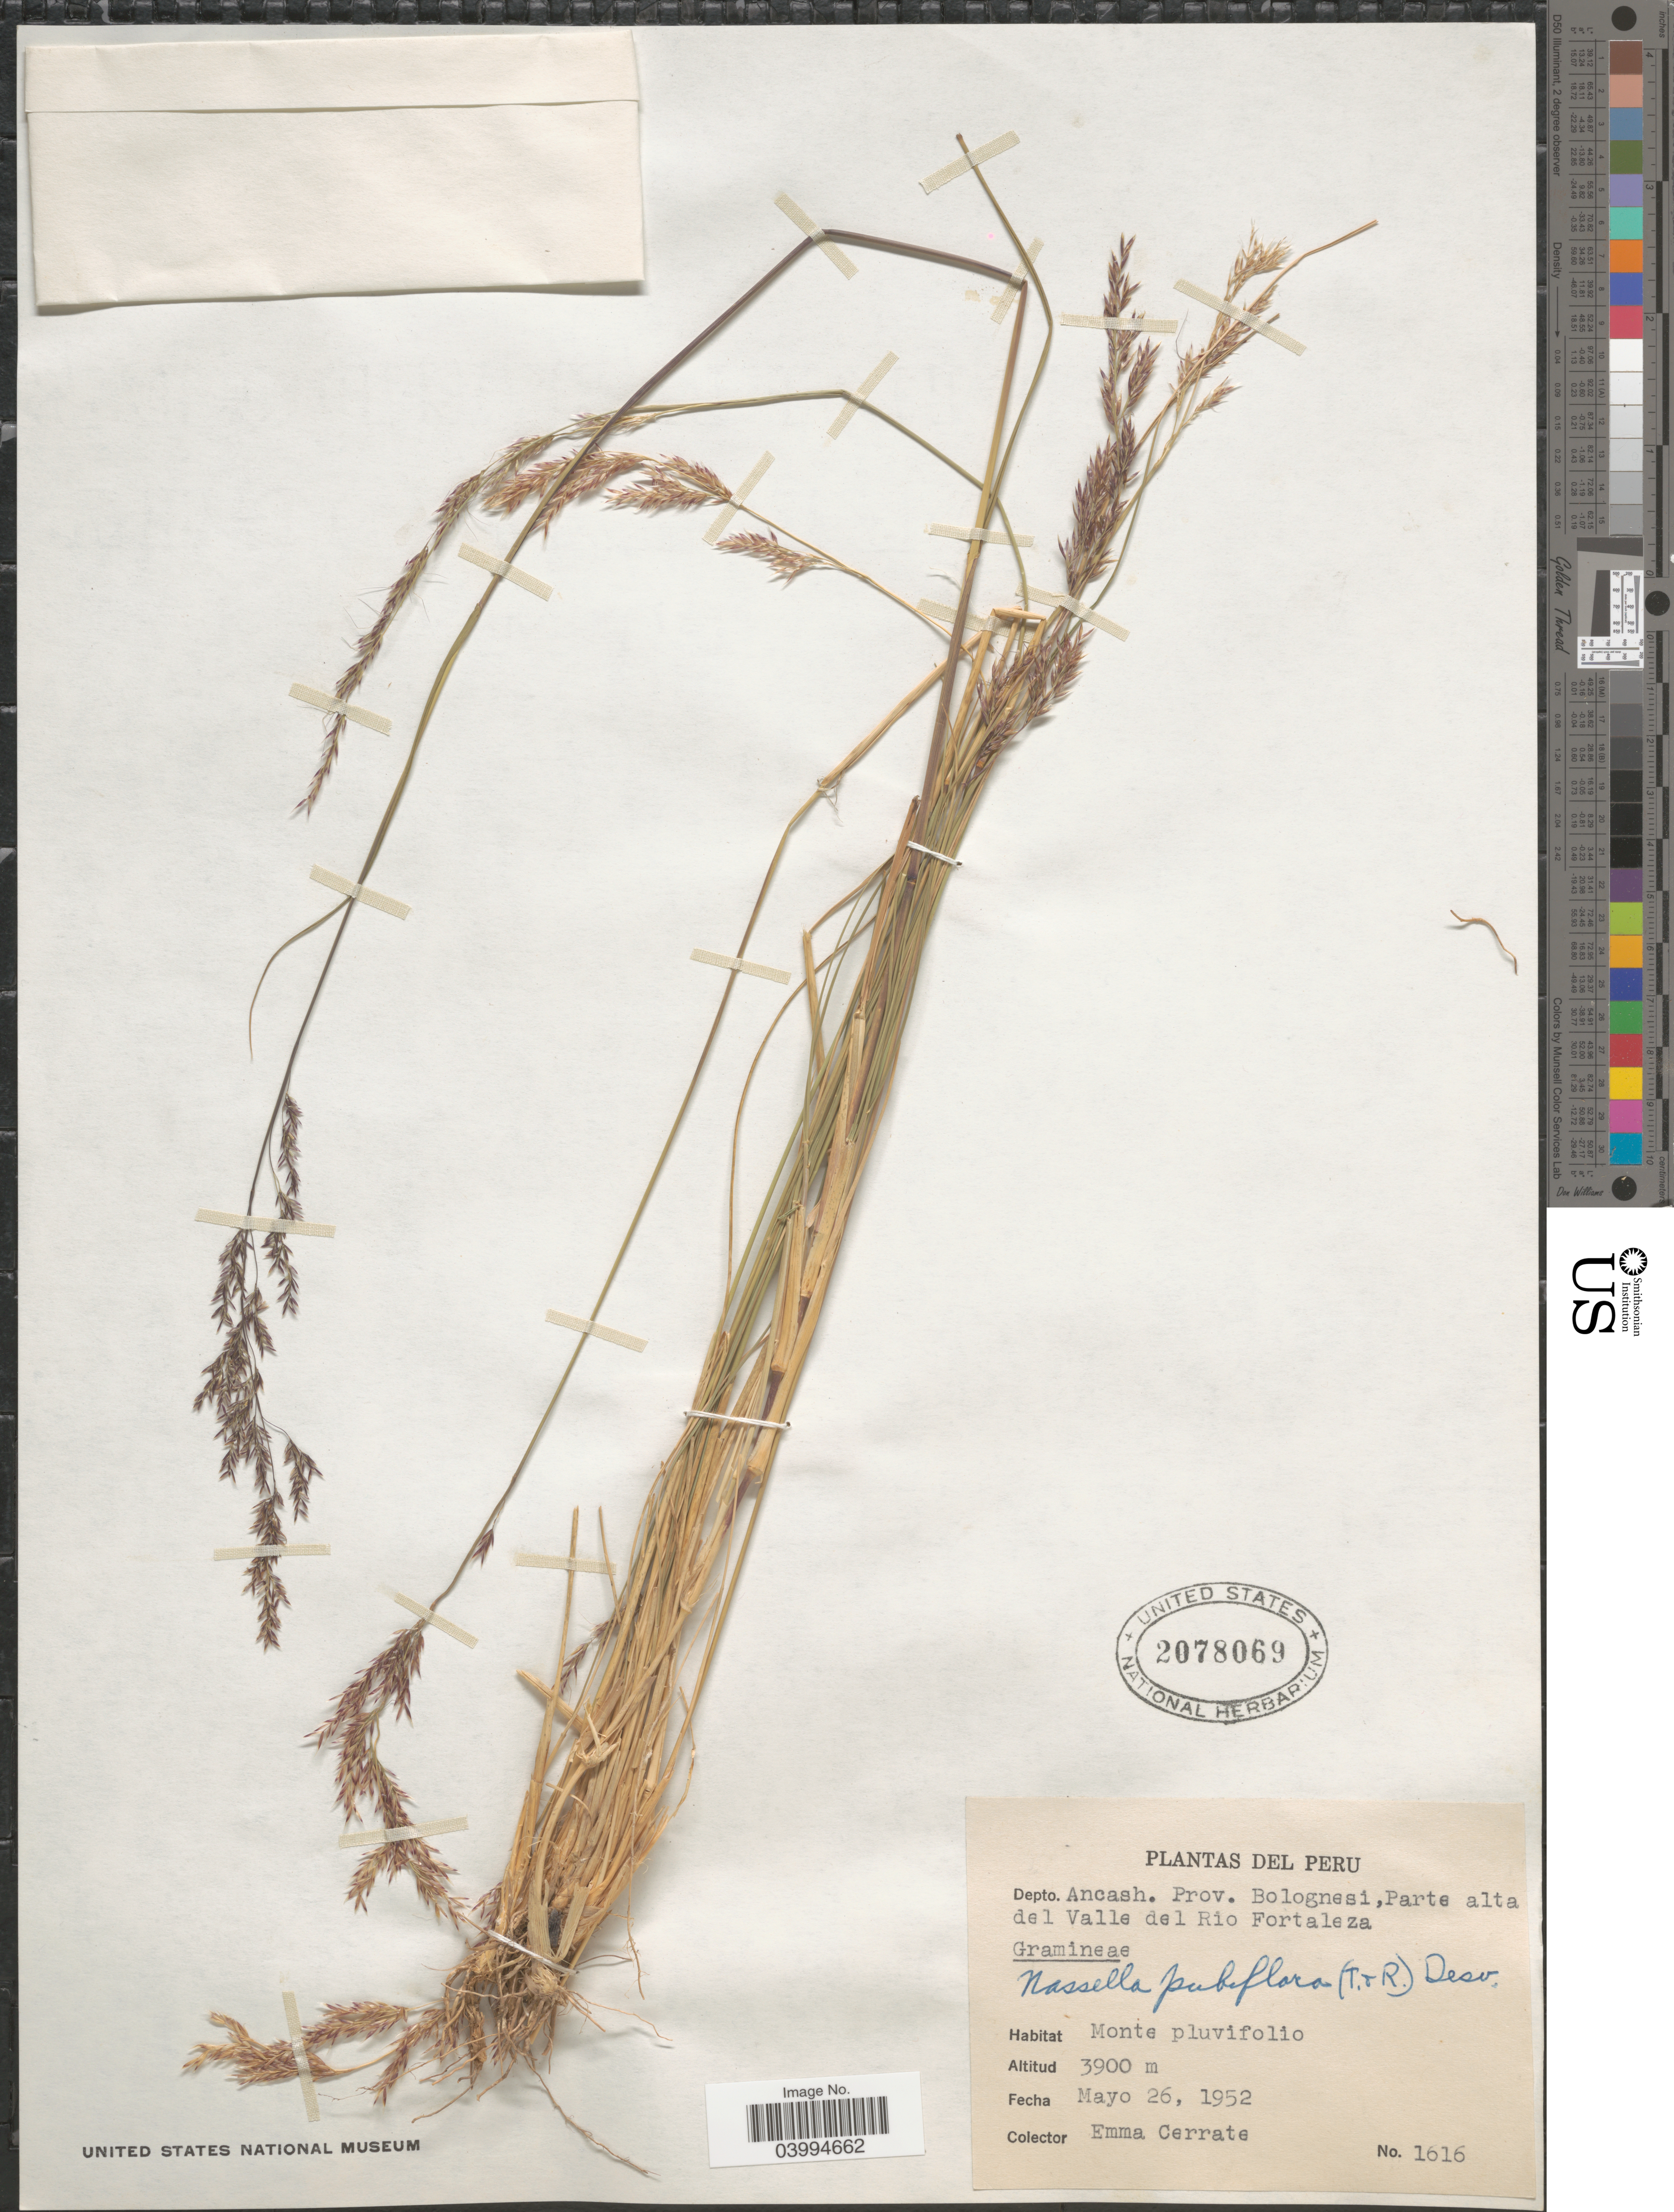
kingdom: Plantae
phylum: Tracheophyta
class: Liliopsida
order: Poales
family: Poaceae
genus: Nassella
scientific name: Nassella pubiflora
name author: (Trin. & Rupr.) É. Desv.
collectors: E. Cerrate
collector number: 1616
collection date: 1952-05-26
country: Peru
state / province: Ancash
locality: Depto. Ancash. Prov. Bolognesi, Parte alta del Valle del Rio Fortaleza. Monte pluvifolio.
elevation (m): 3900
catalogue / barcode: US 2078069